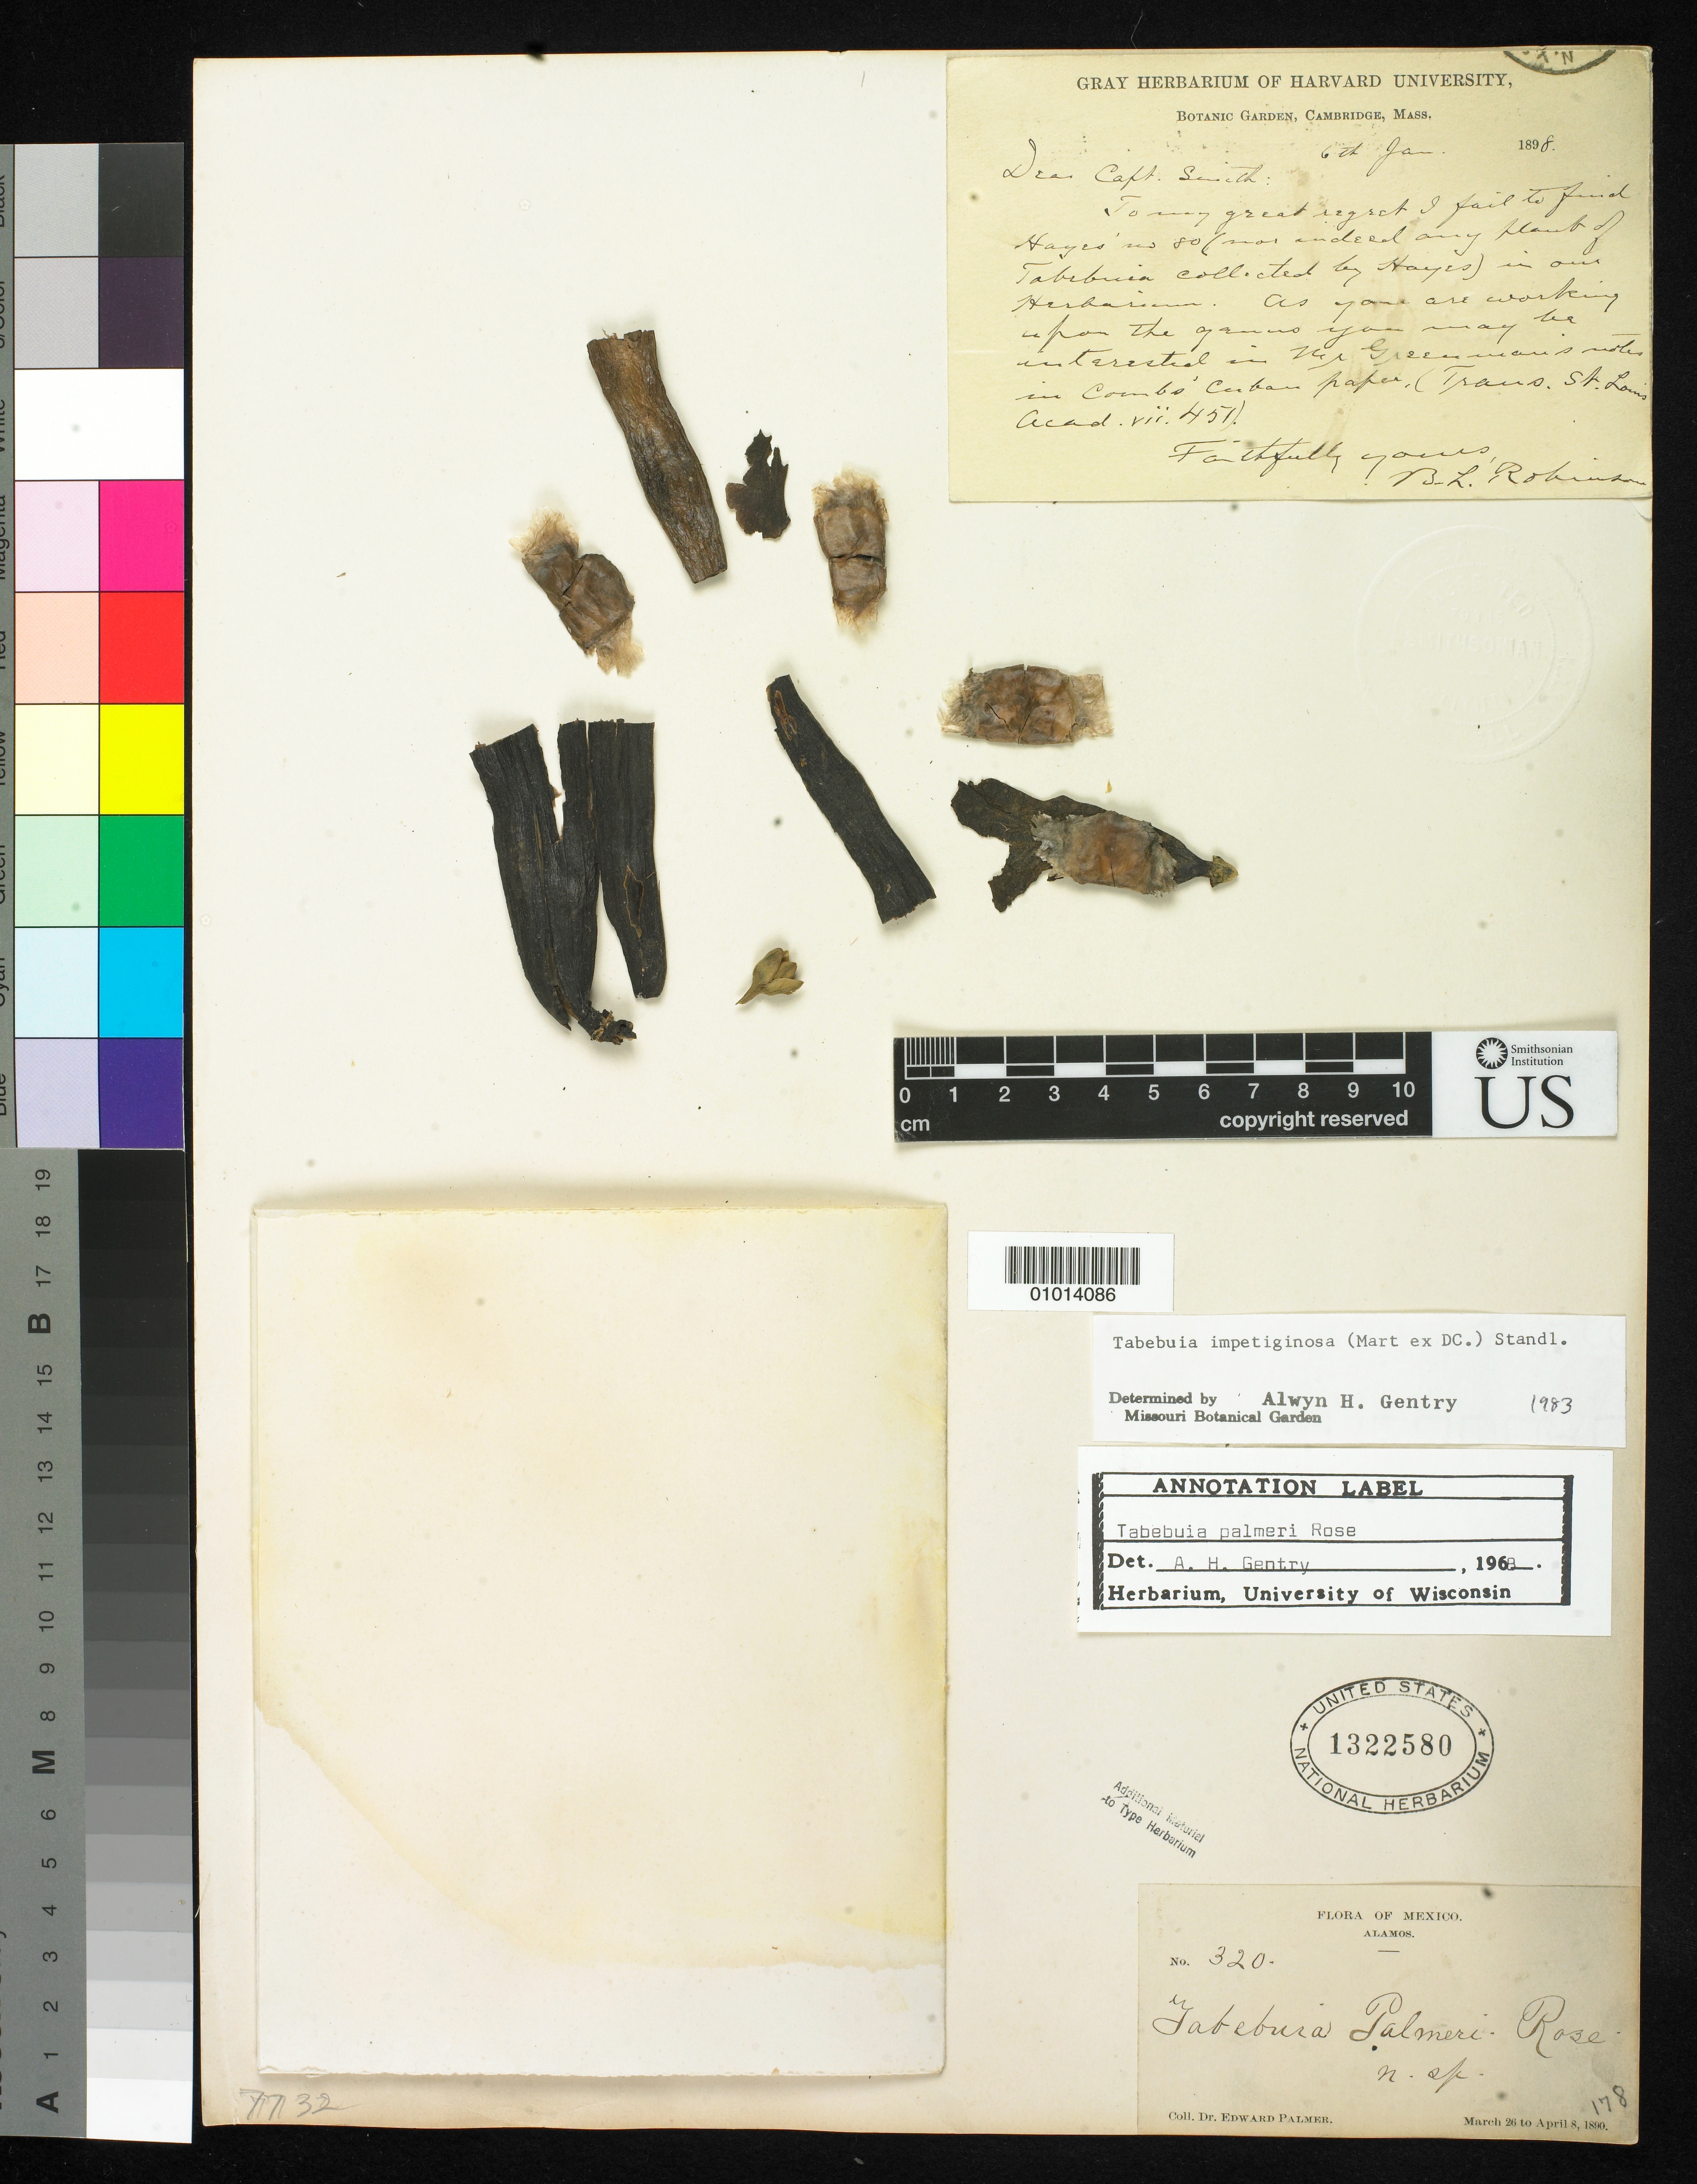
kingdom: Plantae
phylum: Tracheophyta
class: Magnoliopsida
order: Lamiales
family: Bignoniaceae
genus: Tabebuia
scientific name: Tabebuia palmeri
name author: Rose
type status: Isotype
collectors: E. Palmer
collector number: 320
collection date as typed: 26 Mar 1890 to 08 Apr 1890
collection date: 1890-03-26/1890-04-08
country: Mexico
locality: Alamos.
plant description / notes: Fragmentary material of type specimen ex John Donnell Smith herbarium.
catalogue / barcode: US 1322580